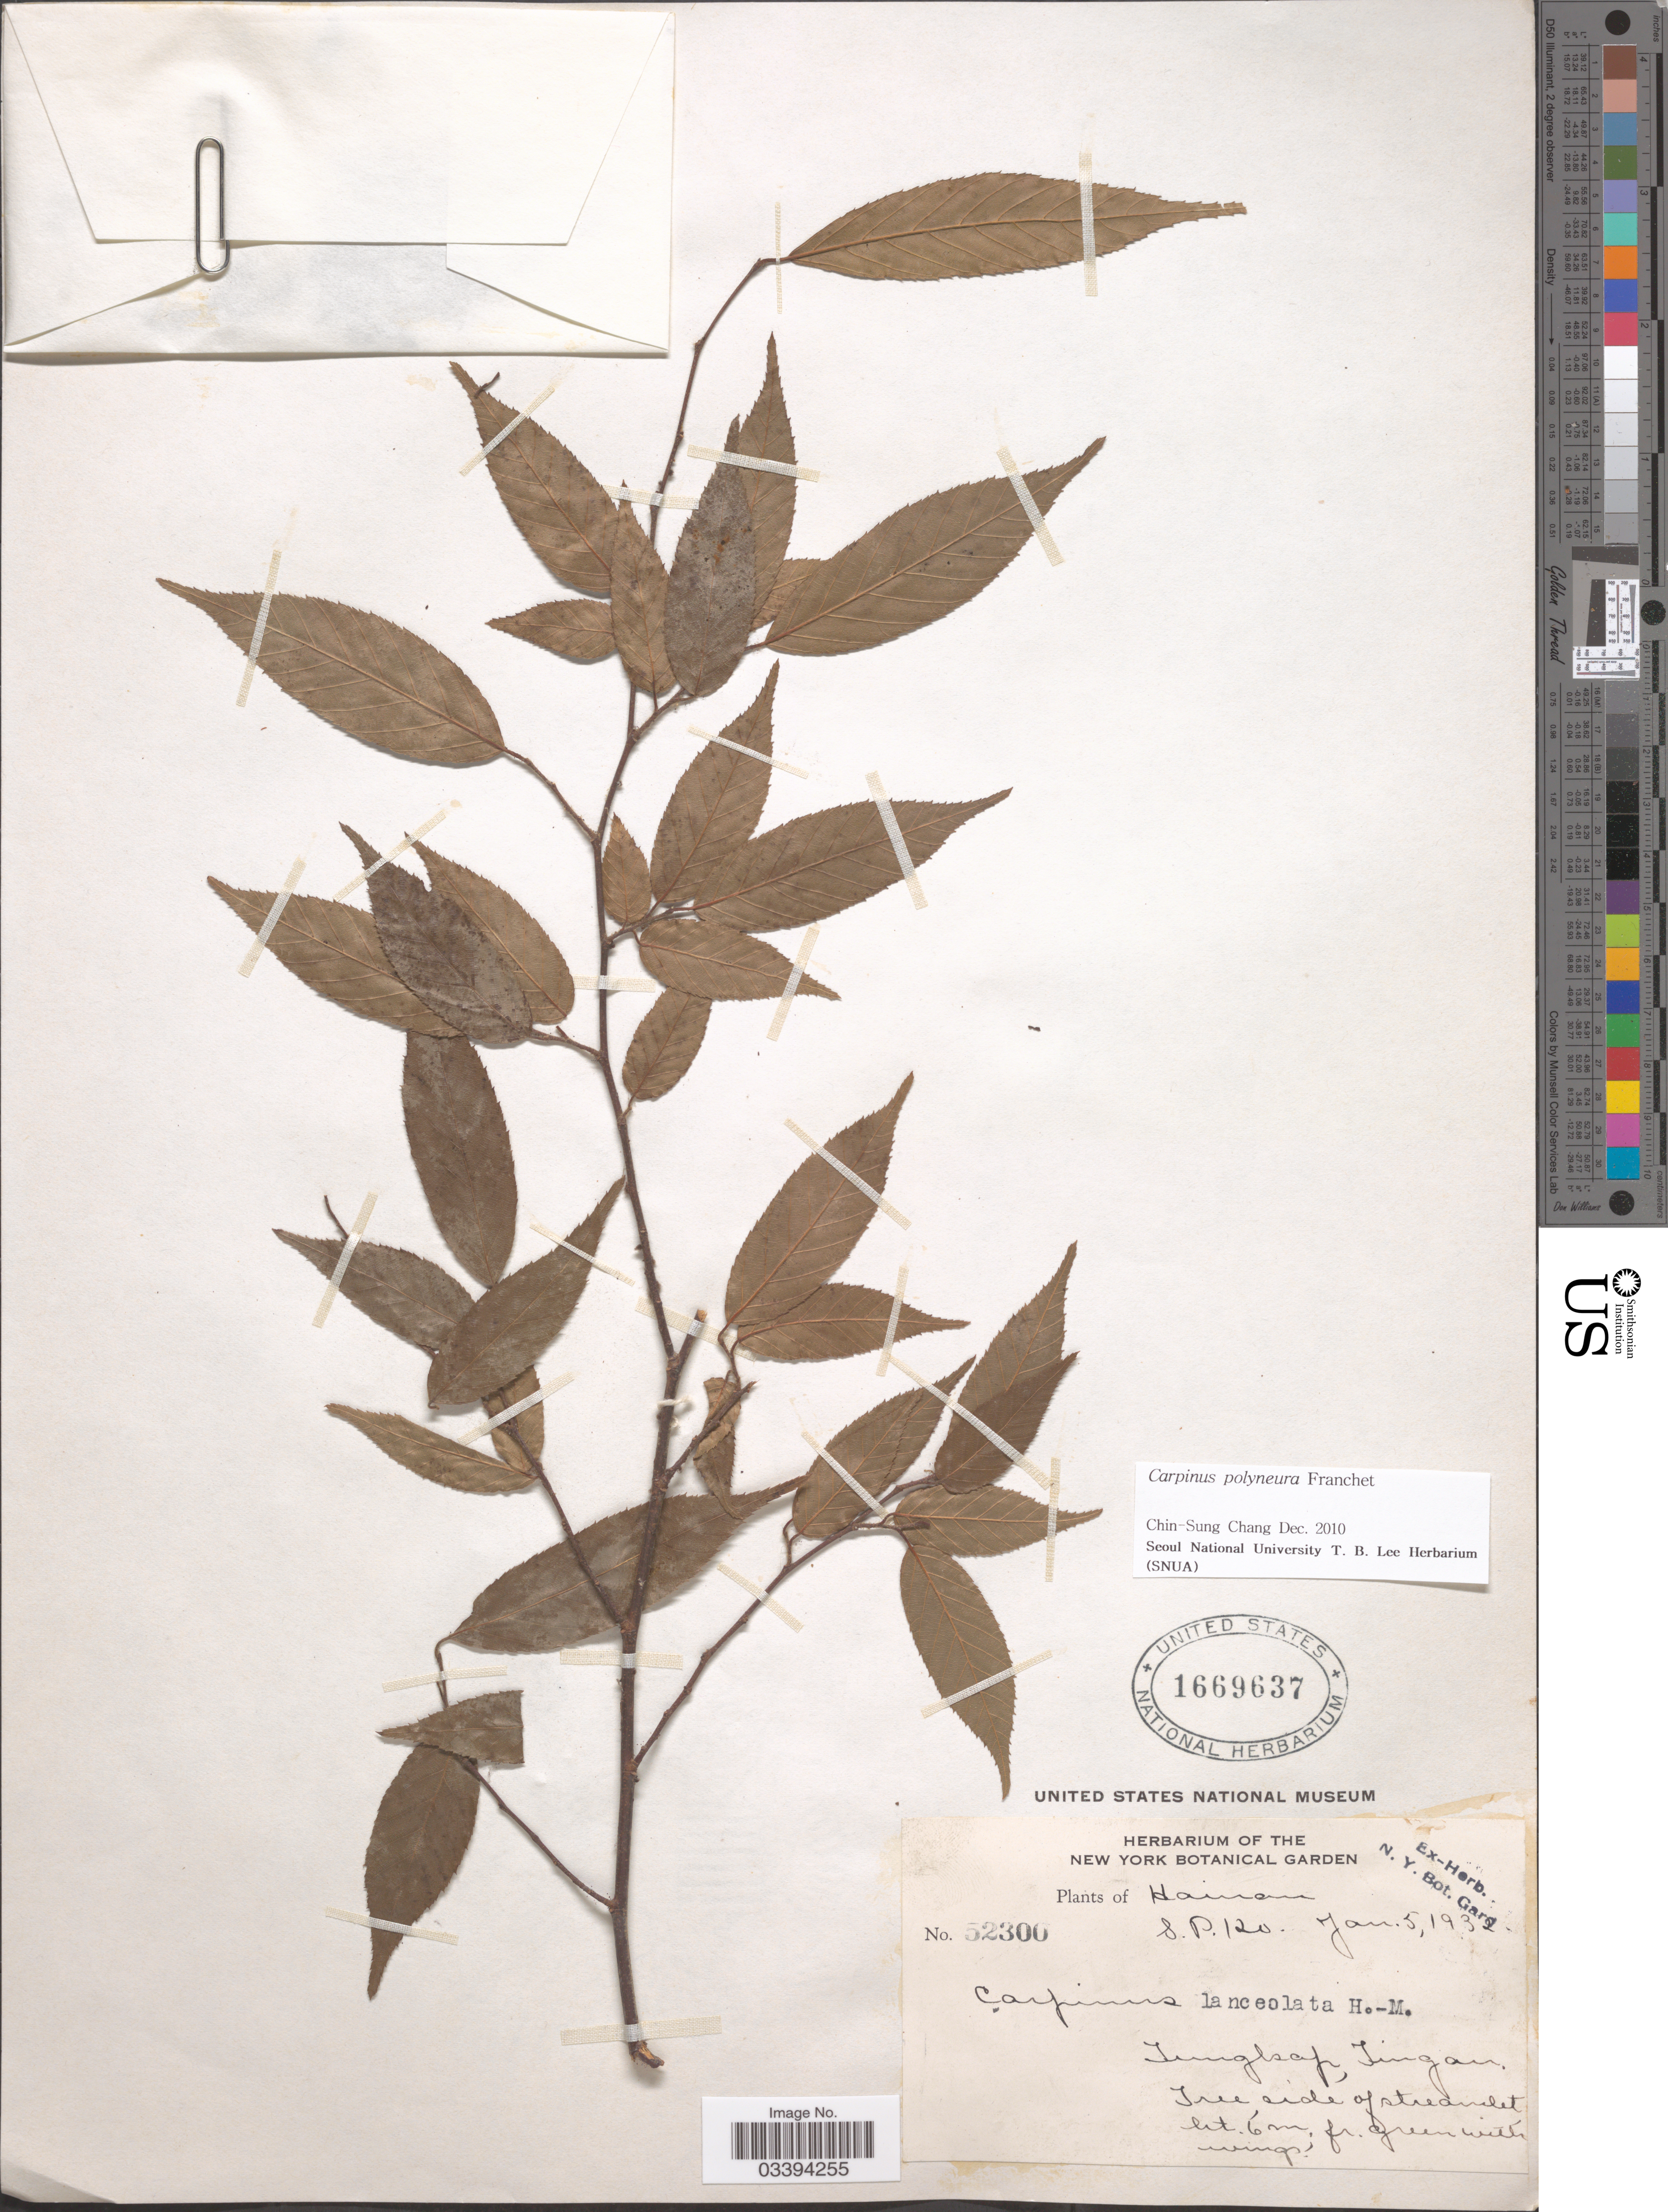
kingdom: Plantae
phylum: Tracheophyta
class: Magnoliopsida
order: Fagales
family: Betulaceae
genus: Carpinus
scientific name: Carpinus polyneura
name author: Franch.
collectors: S. P. Ko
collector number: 52300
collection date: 1932-01-05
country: China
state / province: Hainan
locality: Tungkap, Tingan.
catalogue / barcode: US 1669637